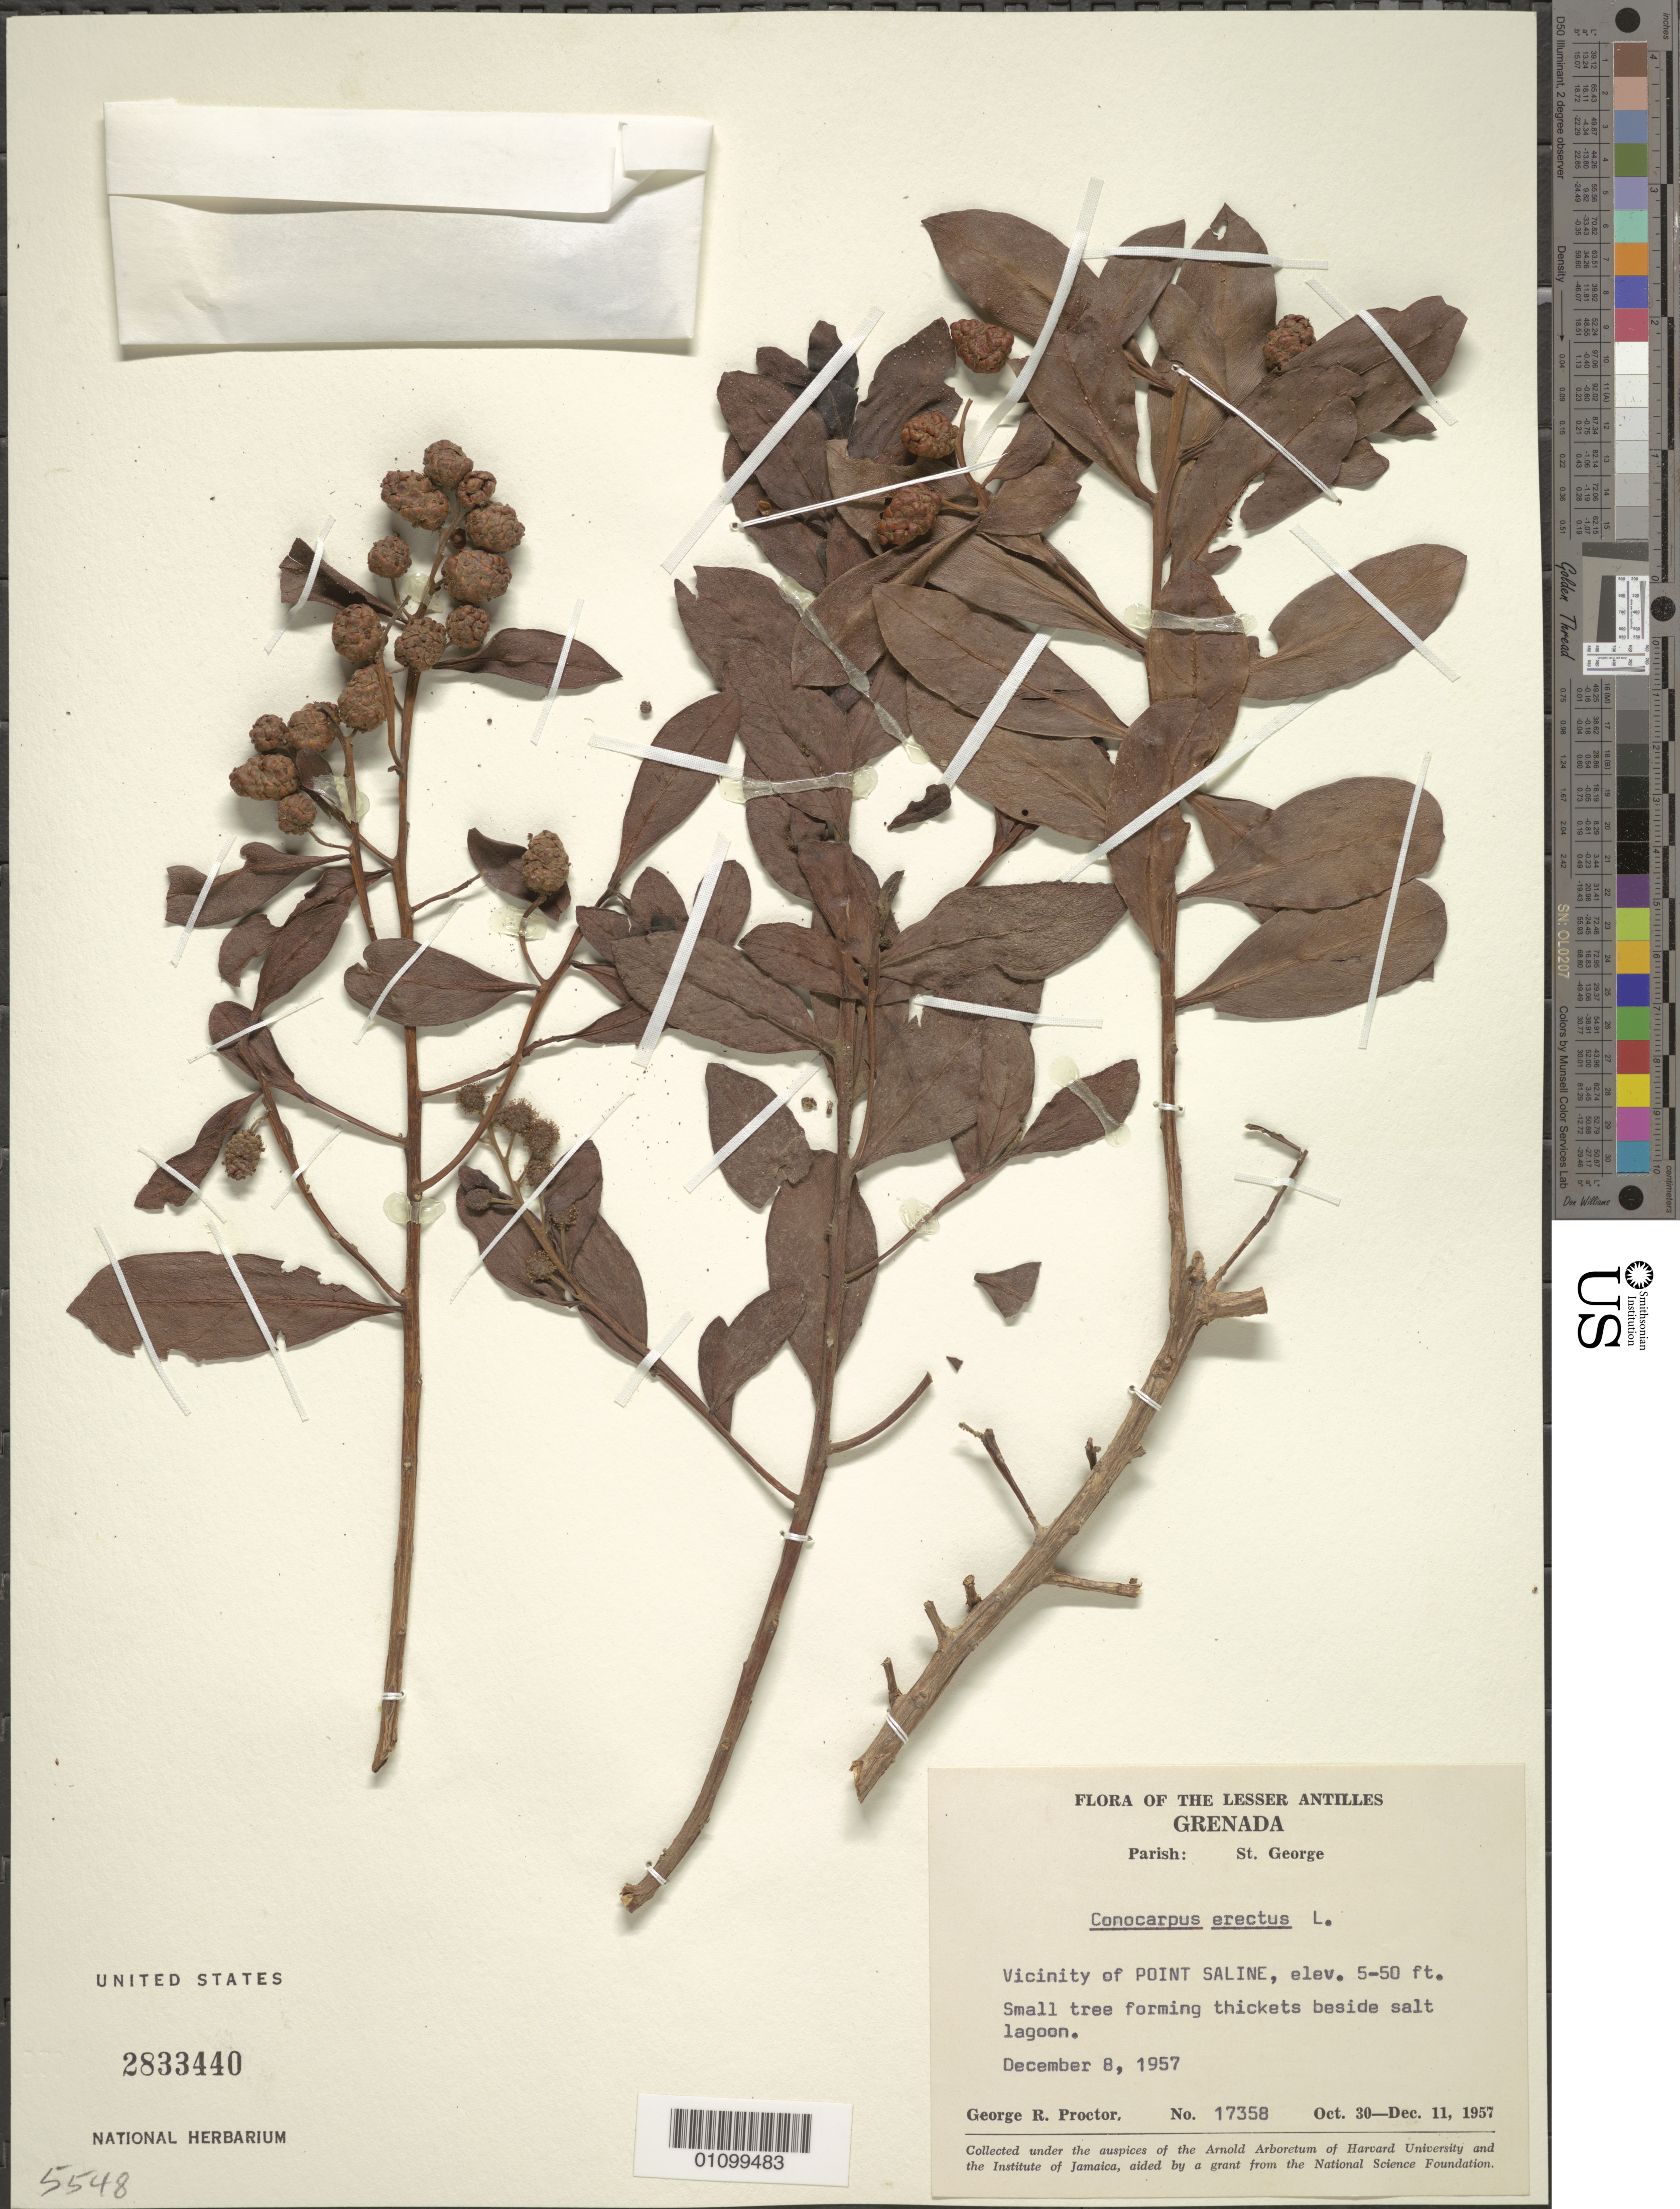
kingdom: Plantae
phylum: Tracheophyta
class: Magnoliopsida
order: Myrtales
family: Combretaceae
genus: Conocarpus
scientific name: Conocarpus erectus var. erectus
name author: L.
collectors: G. R. Proctor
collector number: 17358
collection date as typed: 08 Dec 1957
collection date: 1957-12-08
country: Grenada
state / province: Saint George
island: Grenada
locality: Vicinity of Point Saline.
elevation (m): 2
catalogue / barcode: US 2833440